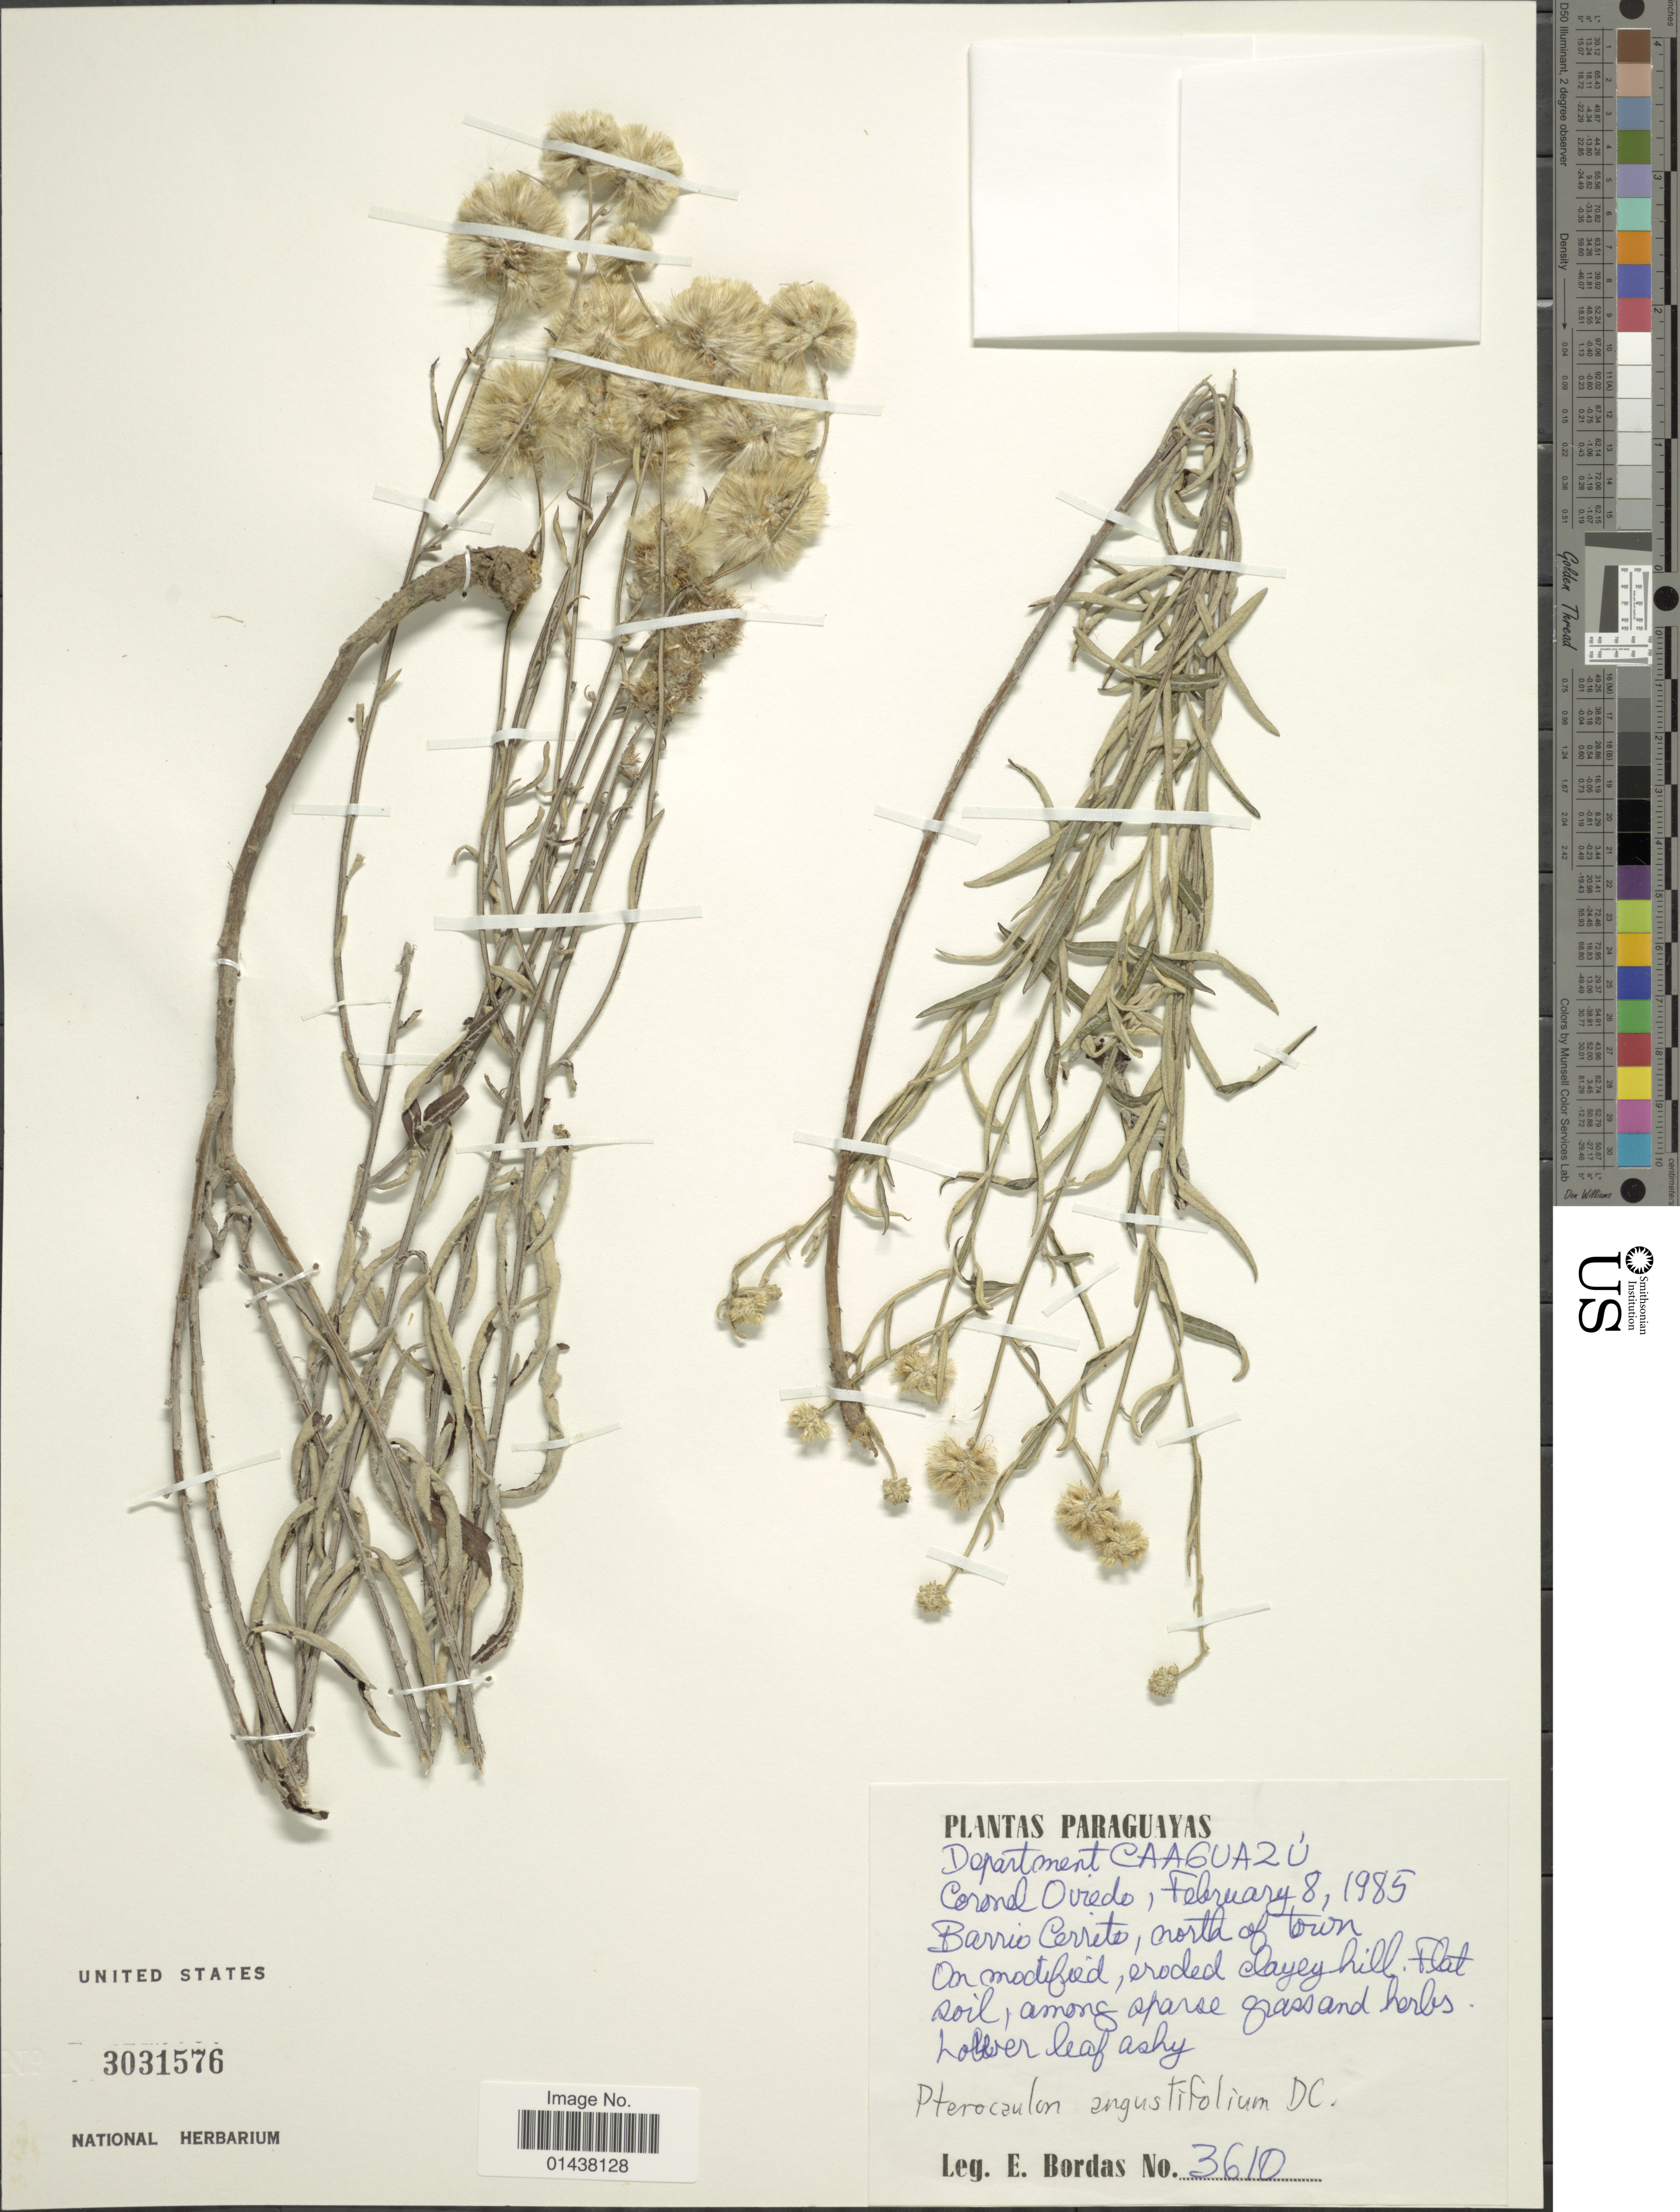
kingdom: Plantae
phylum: Tracheophyta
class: Magnoliopsida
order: Asterales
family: Asteraceae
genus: Pterocaulon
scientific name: Pterocaulon angustifolium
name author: DC.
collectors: E. Bordas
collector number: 3610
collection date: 1985-02-08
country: Paraguay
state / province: Caaguazu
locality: Coronel Oviedo, Barrio Cerrito, north of town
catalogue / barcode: US 3031576